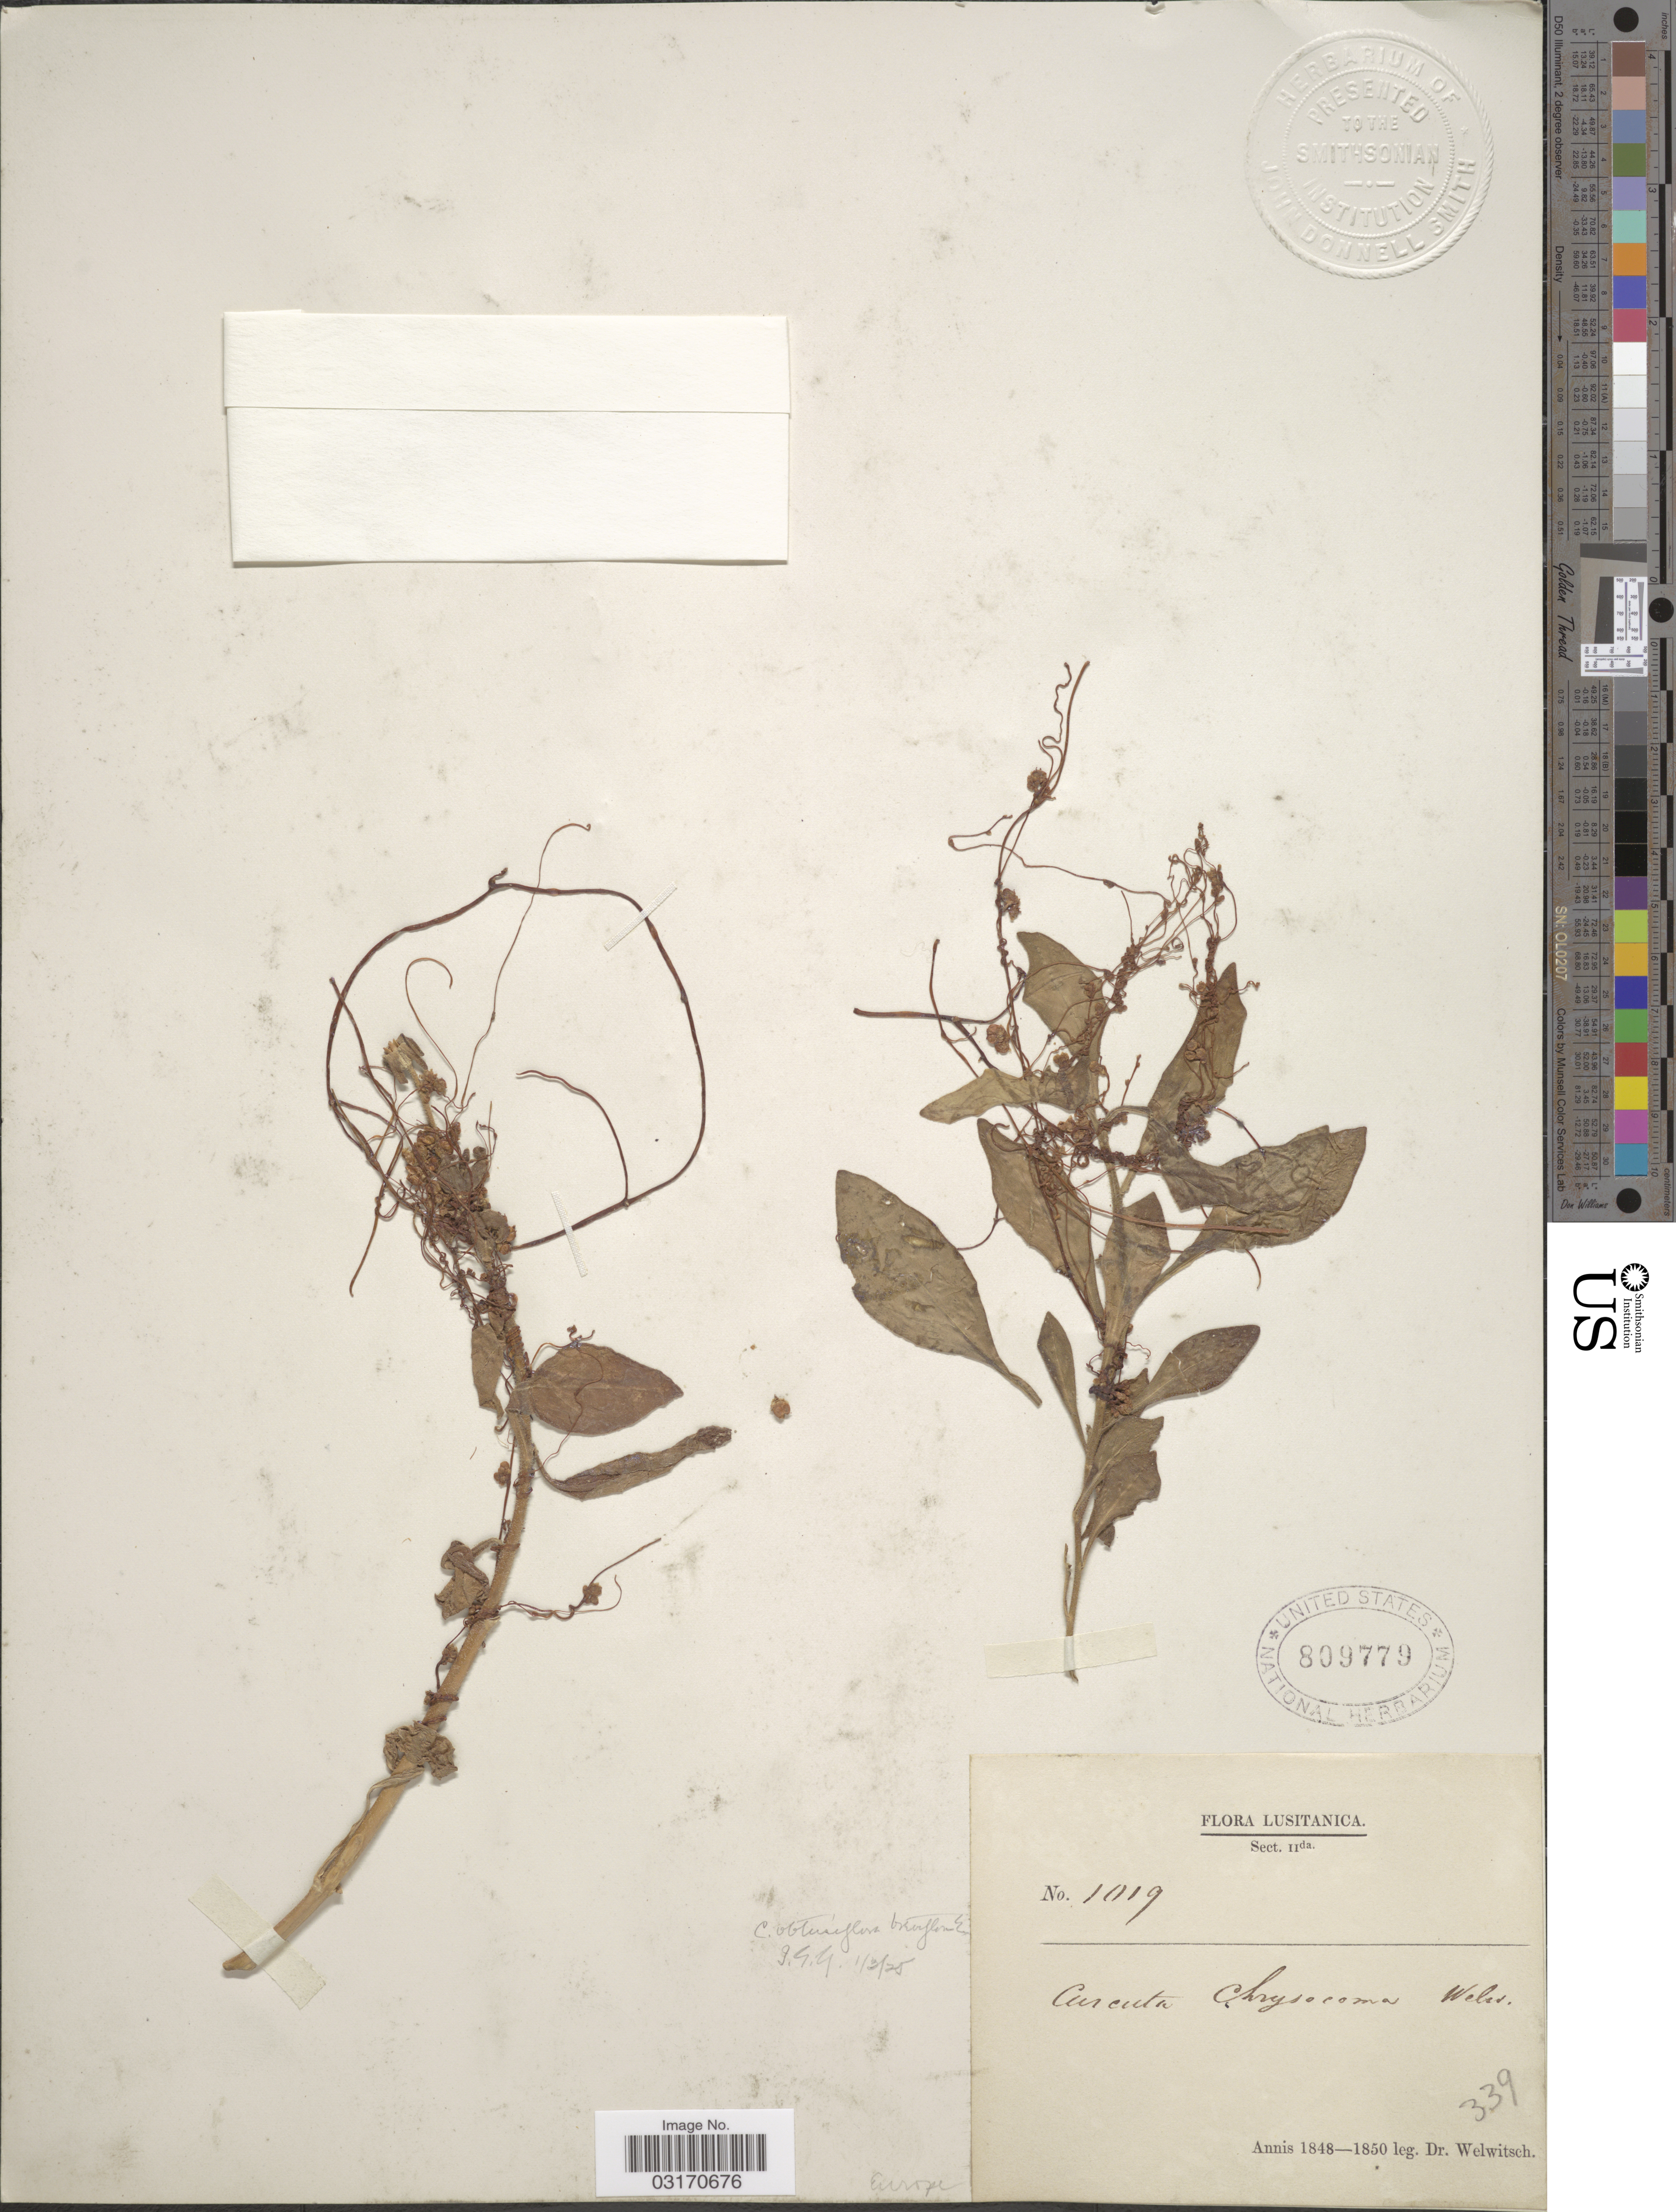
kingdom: Plantae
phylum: Tracheophyta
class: Magnoliopsida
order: Solanales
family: Convolvulaceae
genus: Cuscuta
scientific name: Cuscuta obtusiflora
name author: Kunth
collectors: -. Welwitsch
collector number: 1019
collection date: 1848/1850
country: Portugal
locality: Lusitanica. Europe.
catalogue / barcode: US 809779